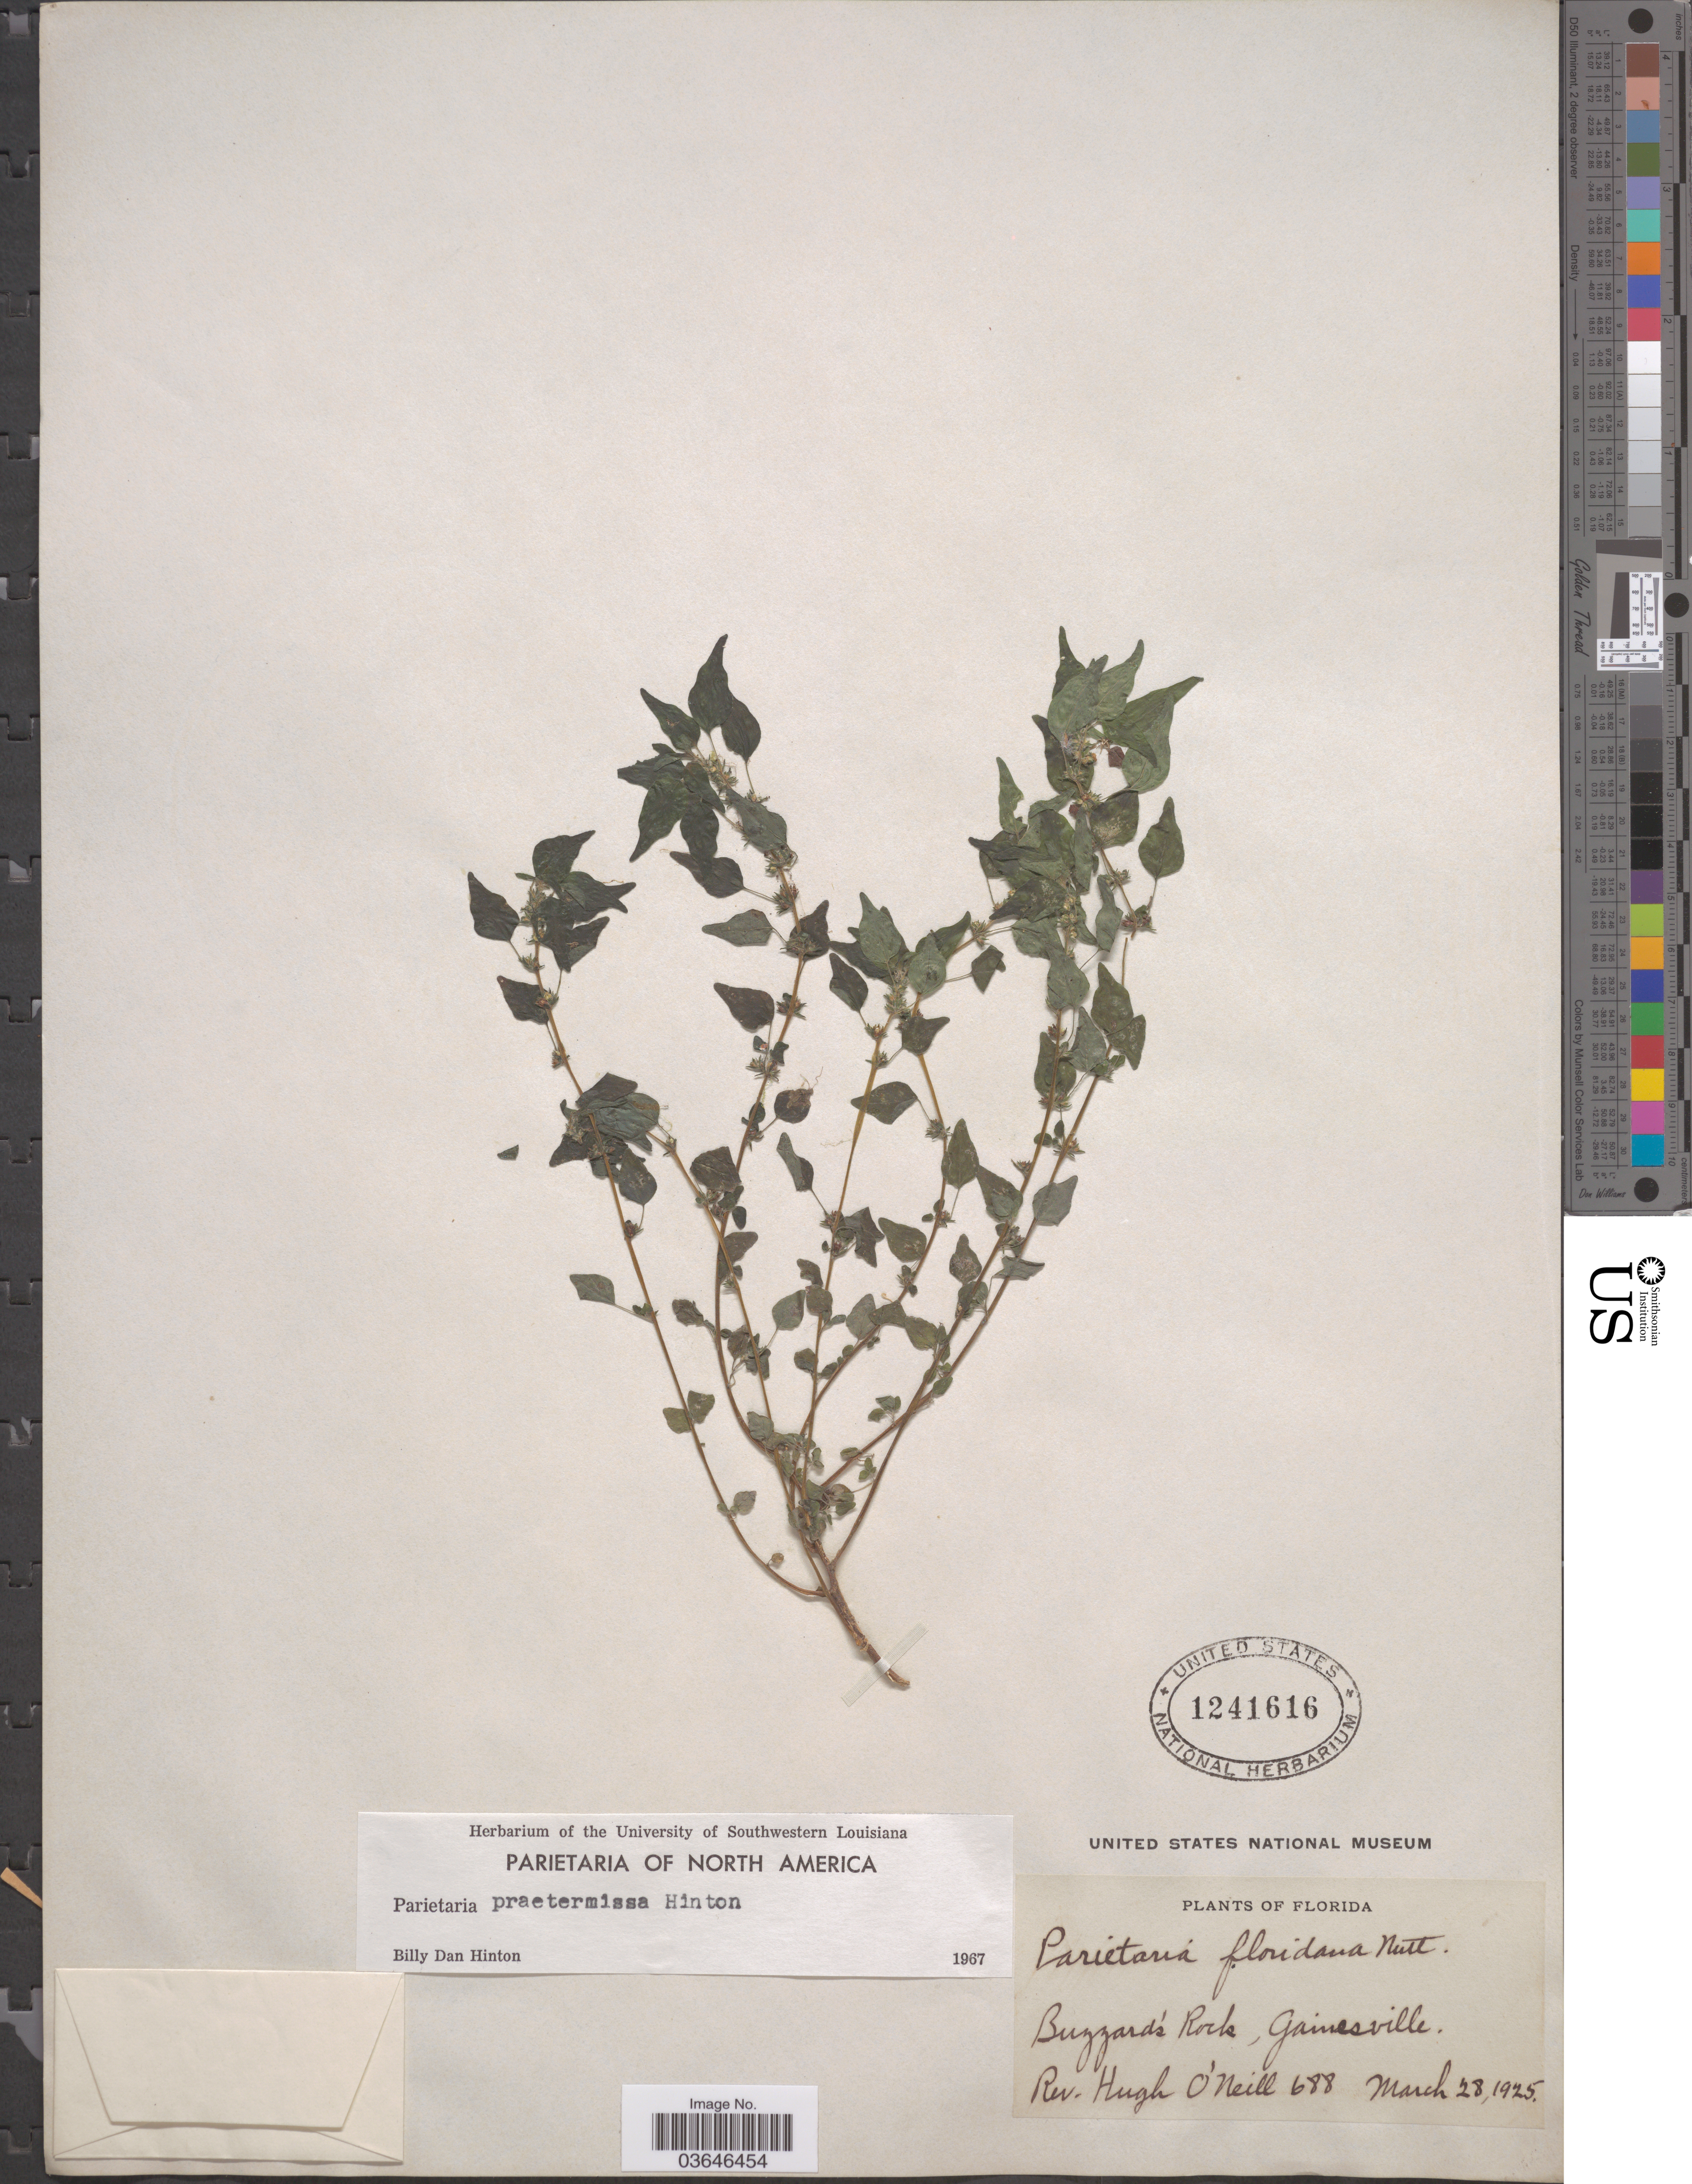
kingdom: Plantae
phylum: Tracheophyta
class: Magnoliopsida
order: Rosales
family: Urticaceae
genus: Parietaria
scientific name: Parietaria praetermissa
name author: Hinton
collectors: H. O'Neill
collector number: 688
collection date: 1925-03-28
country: United States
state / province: Florida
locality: Buzzard's Rock, Gainesville.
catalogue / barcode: US 1241616